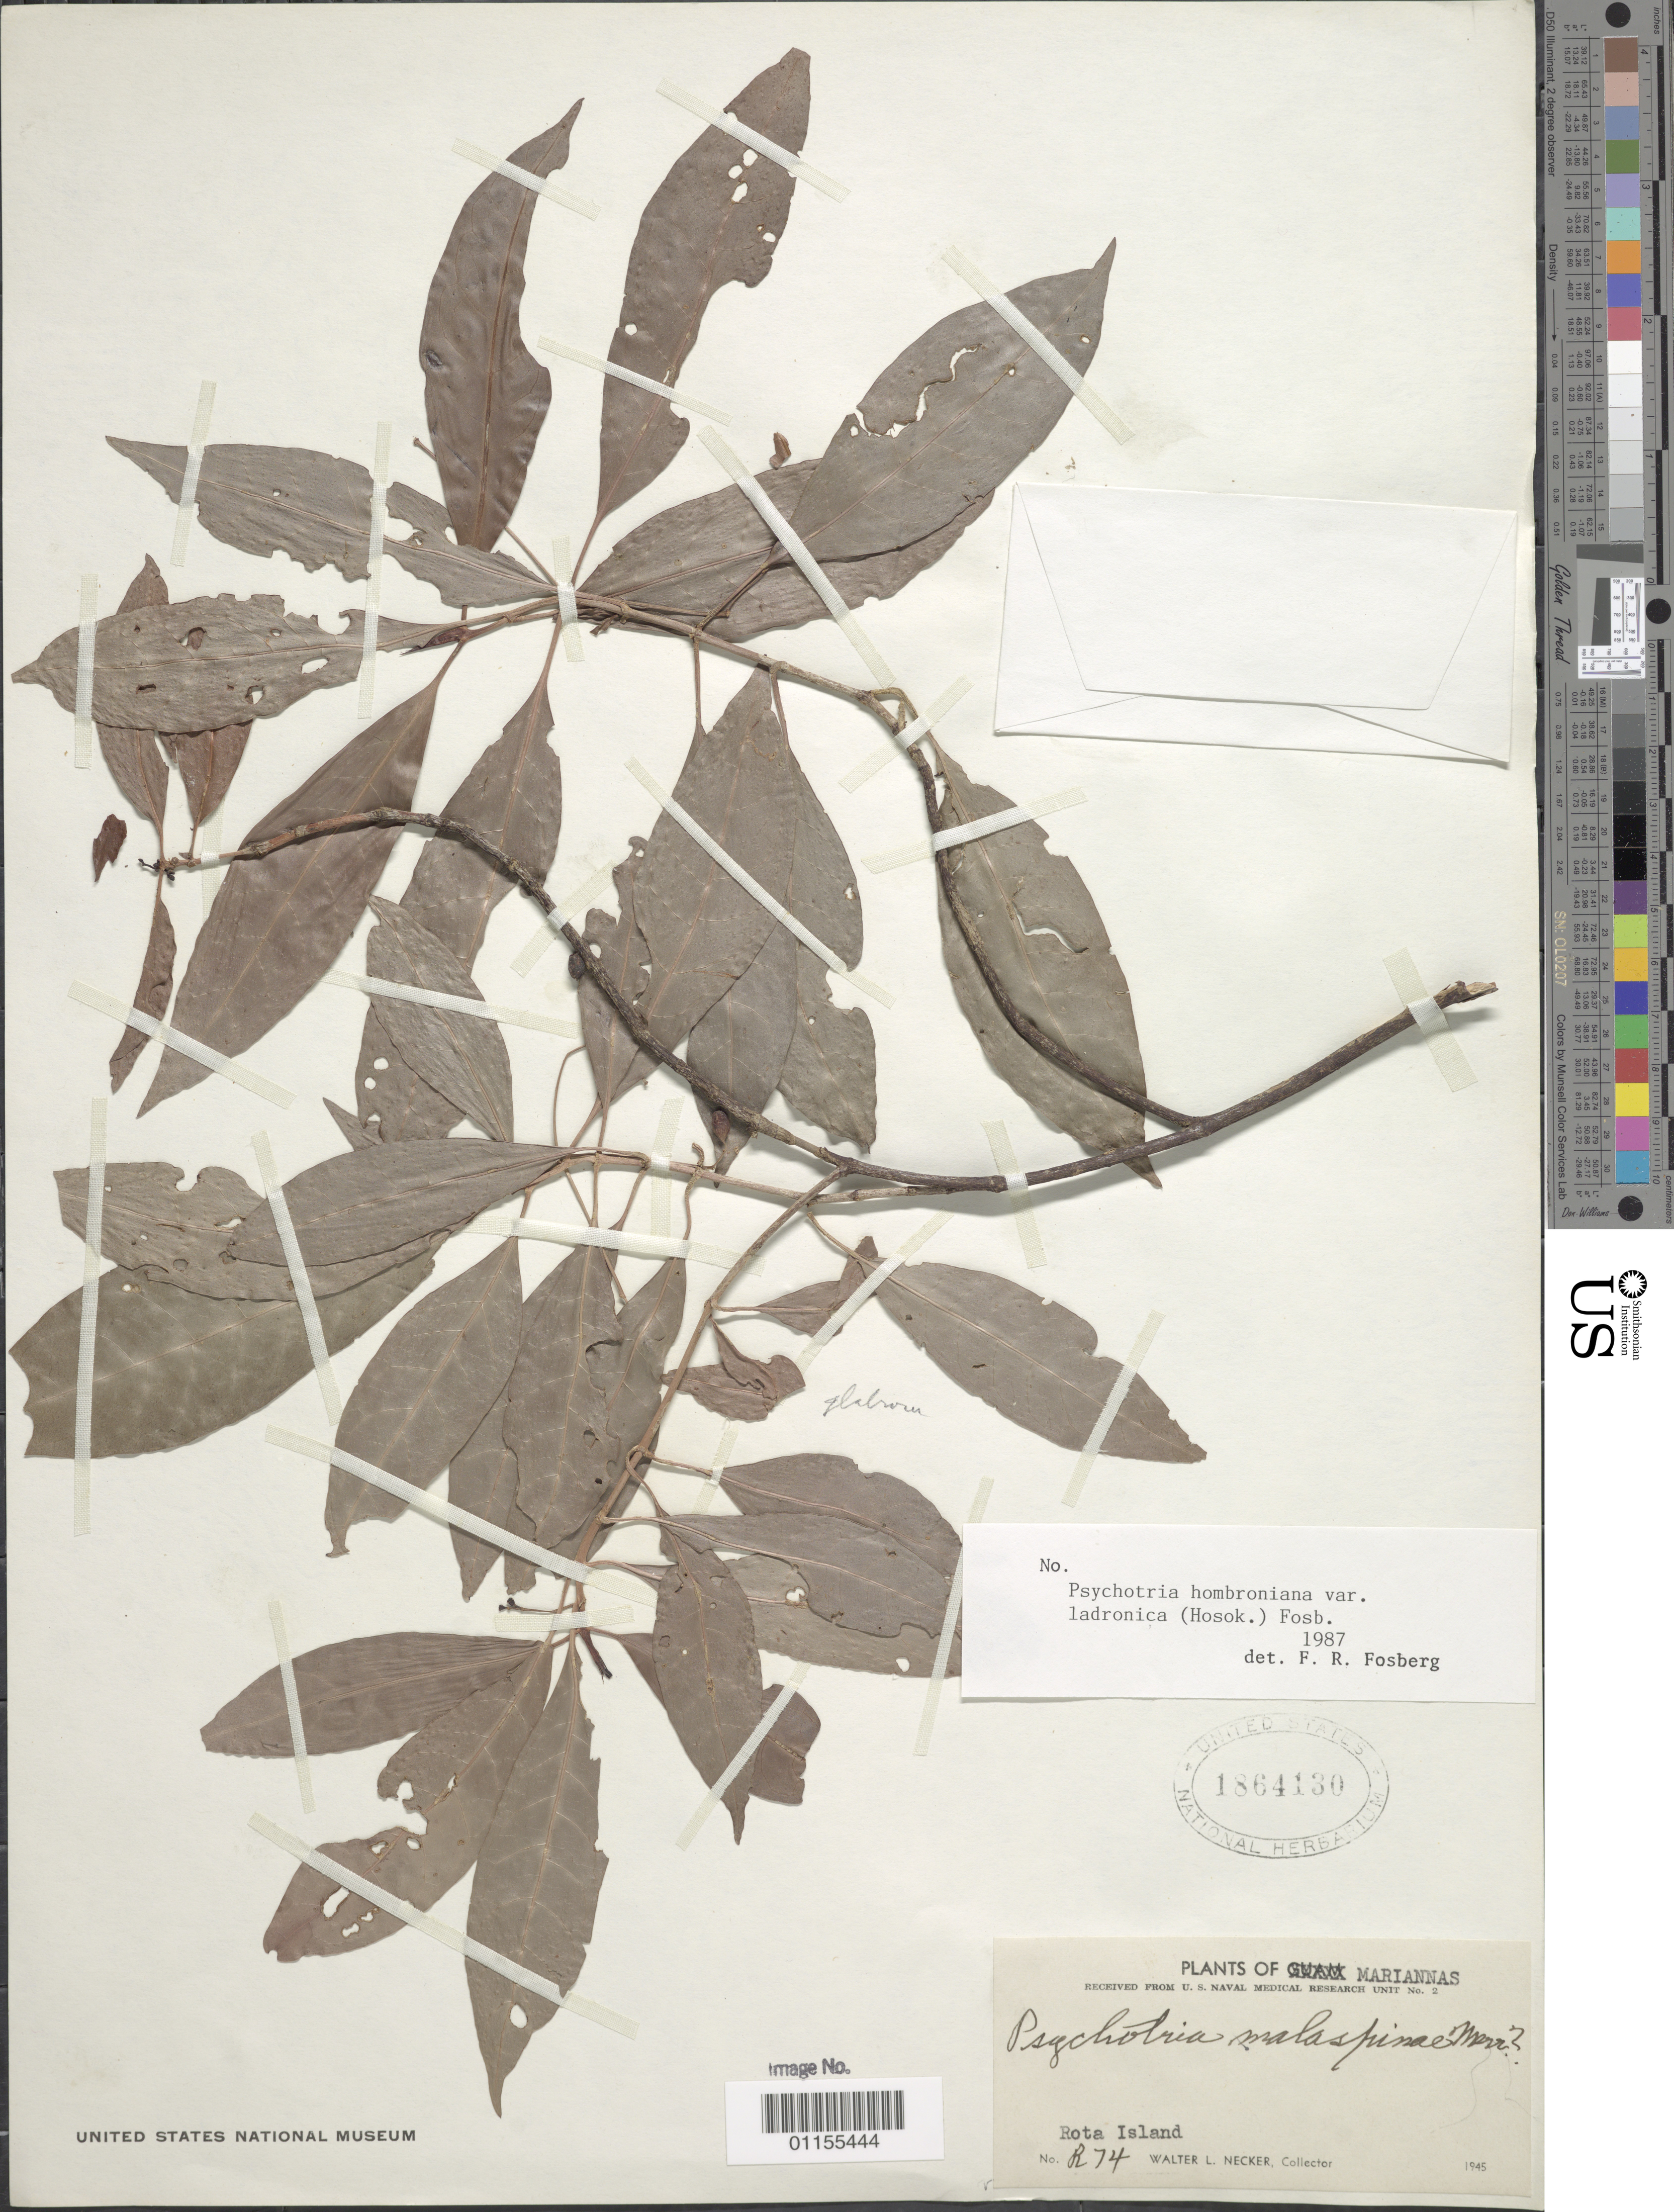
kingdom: Plantae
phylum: Tracheophyta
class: Magnoliopsida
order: Gentianales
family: Rubiaceae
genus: Psychotria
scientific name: Psychotria hombroniana var. ladronica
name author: (Hosok.) Fosberg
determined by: Fosberg, F. R.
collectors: W. L. Necker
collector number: R74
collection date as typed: Nov 1945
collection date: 1945-11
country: Northern Mariana Islands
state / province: Rota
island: Rota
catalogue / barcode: US 1864130